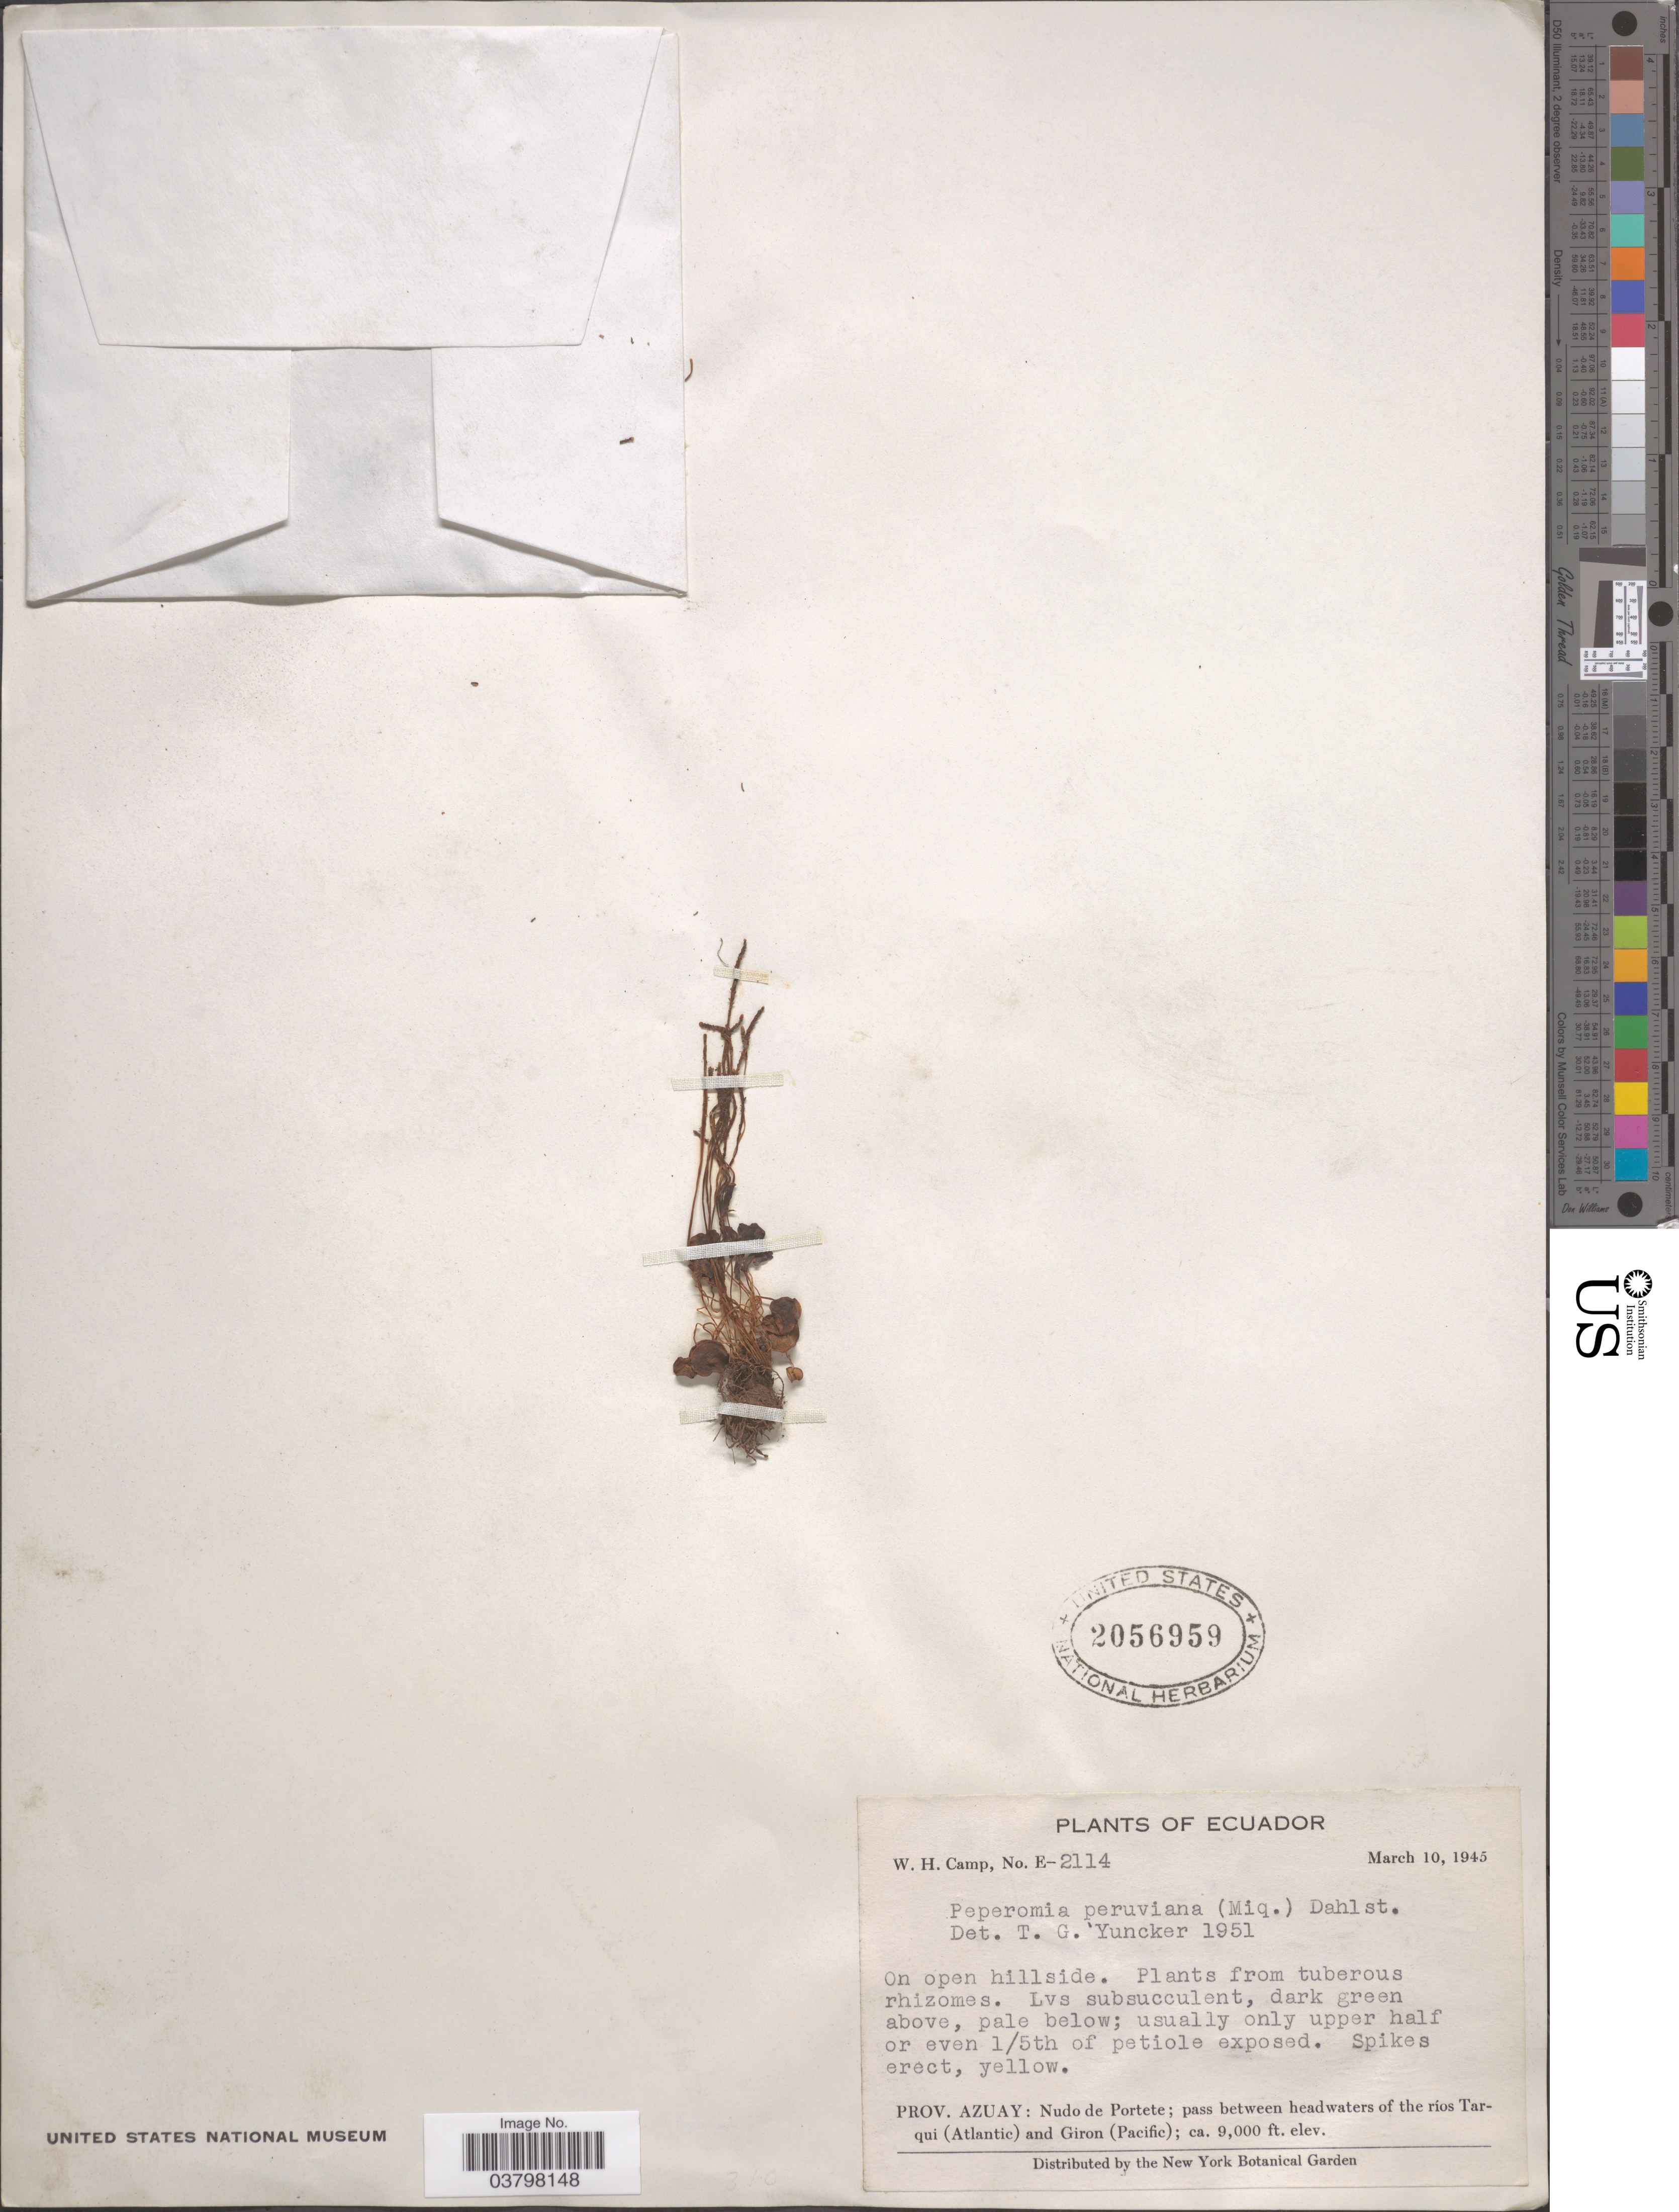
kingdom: Plantae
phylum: Tracheophyta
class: Magnoliopsida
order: Piperales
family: Piperaceae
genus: Peperomia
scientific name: Peperomia peruviana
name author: (Miq.) Dahlst.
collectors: W. H. Camp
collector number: E-2114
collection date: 1945-03-10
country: Ecuador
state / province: Azuay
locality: Nudo de Portete; pass between headwaters of the ríos Tarqui (Atlantic) and Giron (Pacific).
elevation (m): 2743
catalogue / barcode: US 2056959